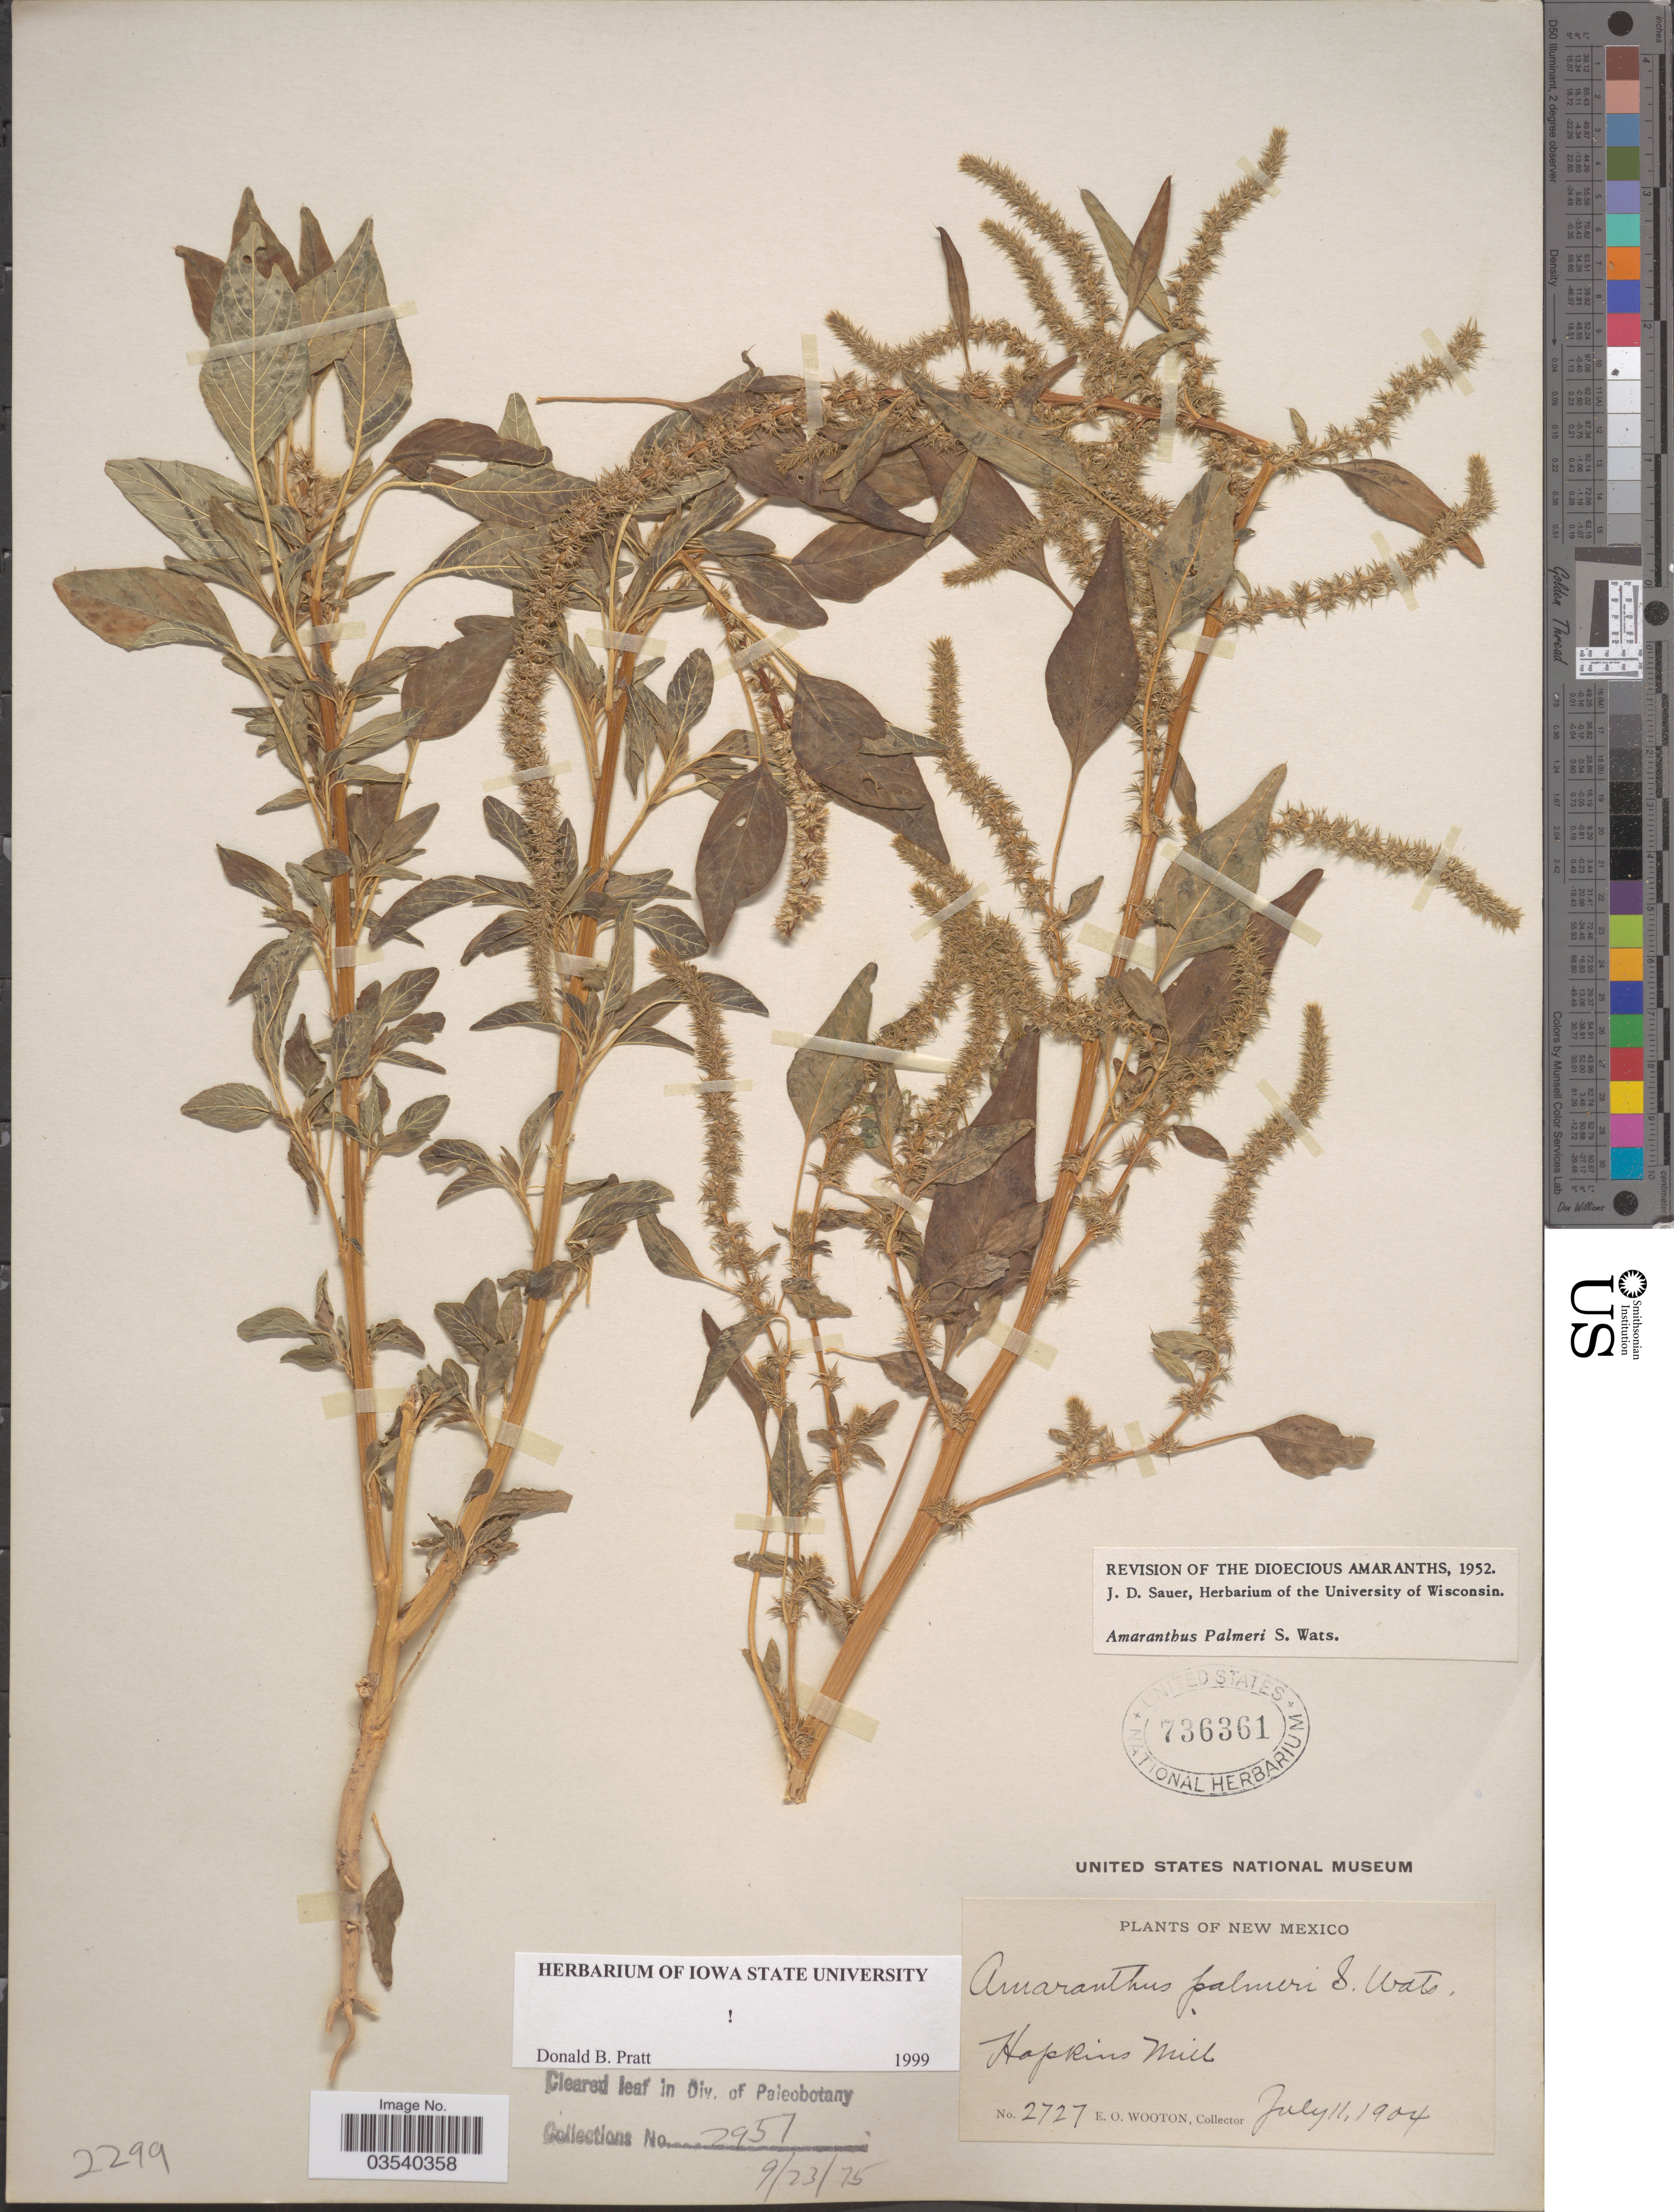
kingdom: Plantae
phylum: Tracheophyta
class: Magnoliopsida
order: Caryophyllales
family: Amaranthaceae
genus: Amaranthus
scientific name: Amaranthus fimbriatus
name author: (Torr.) Benth. ex S. Watson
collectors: E. O. Wooton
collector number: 2727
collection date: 1904-07-11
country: United States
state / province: New Mexico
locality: Hopkins Mill.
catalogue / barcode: US 736361